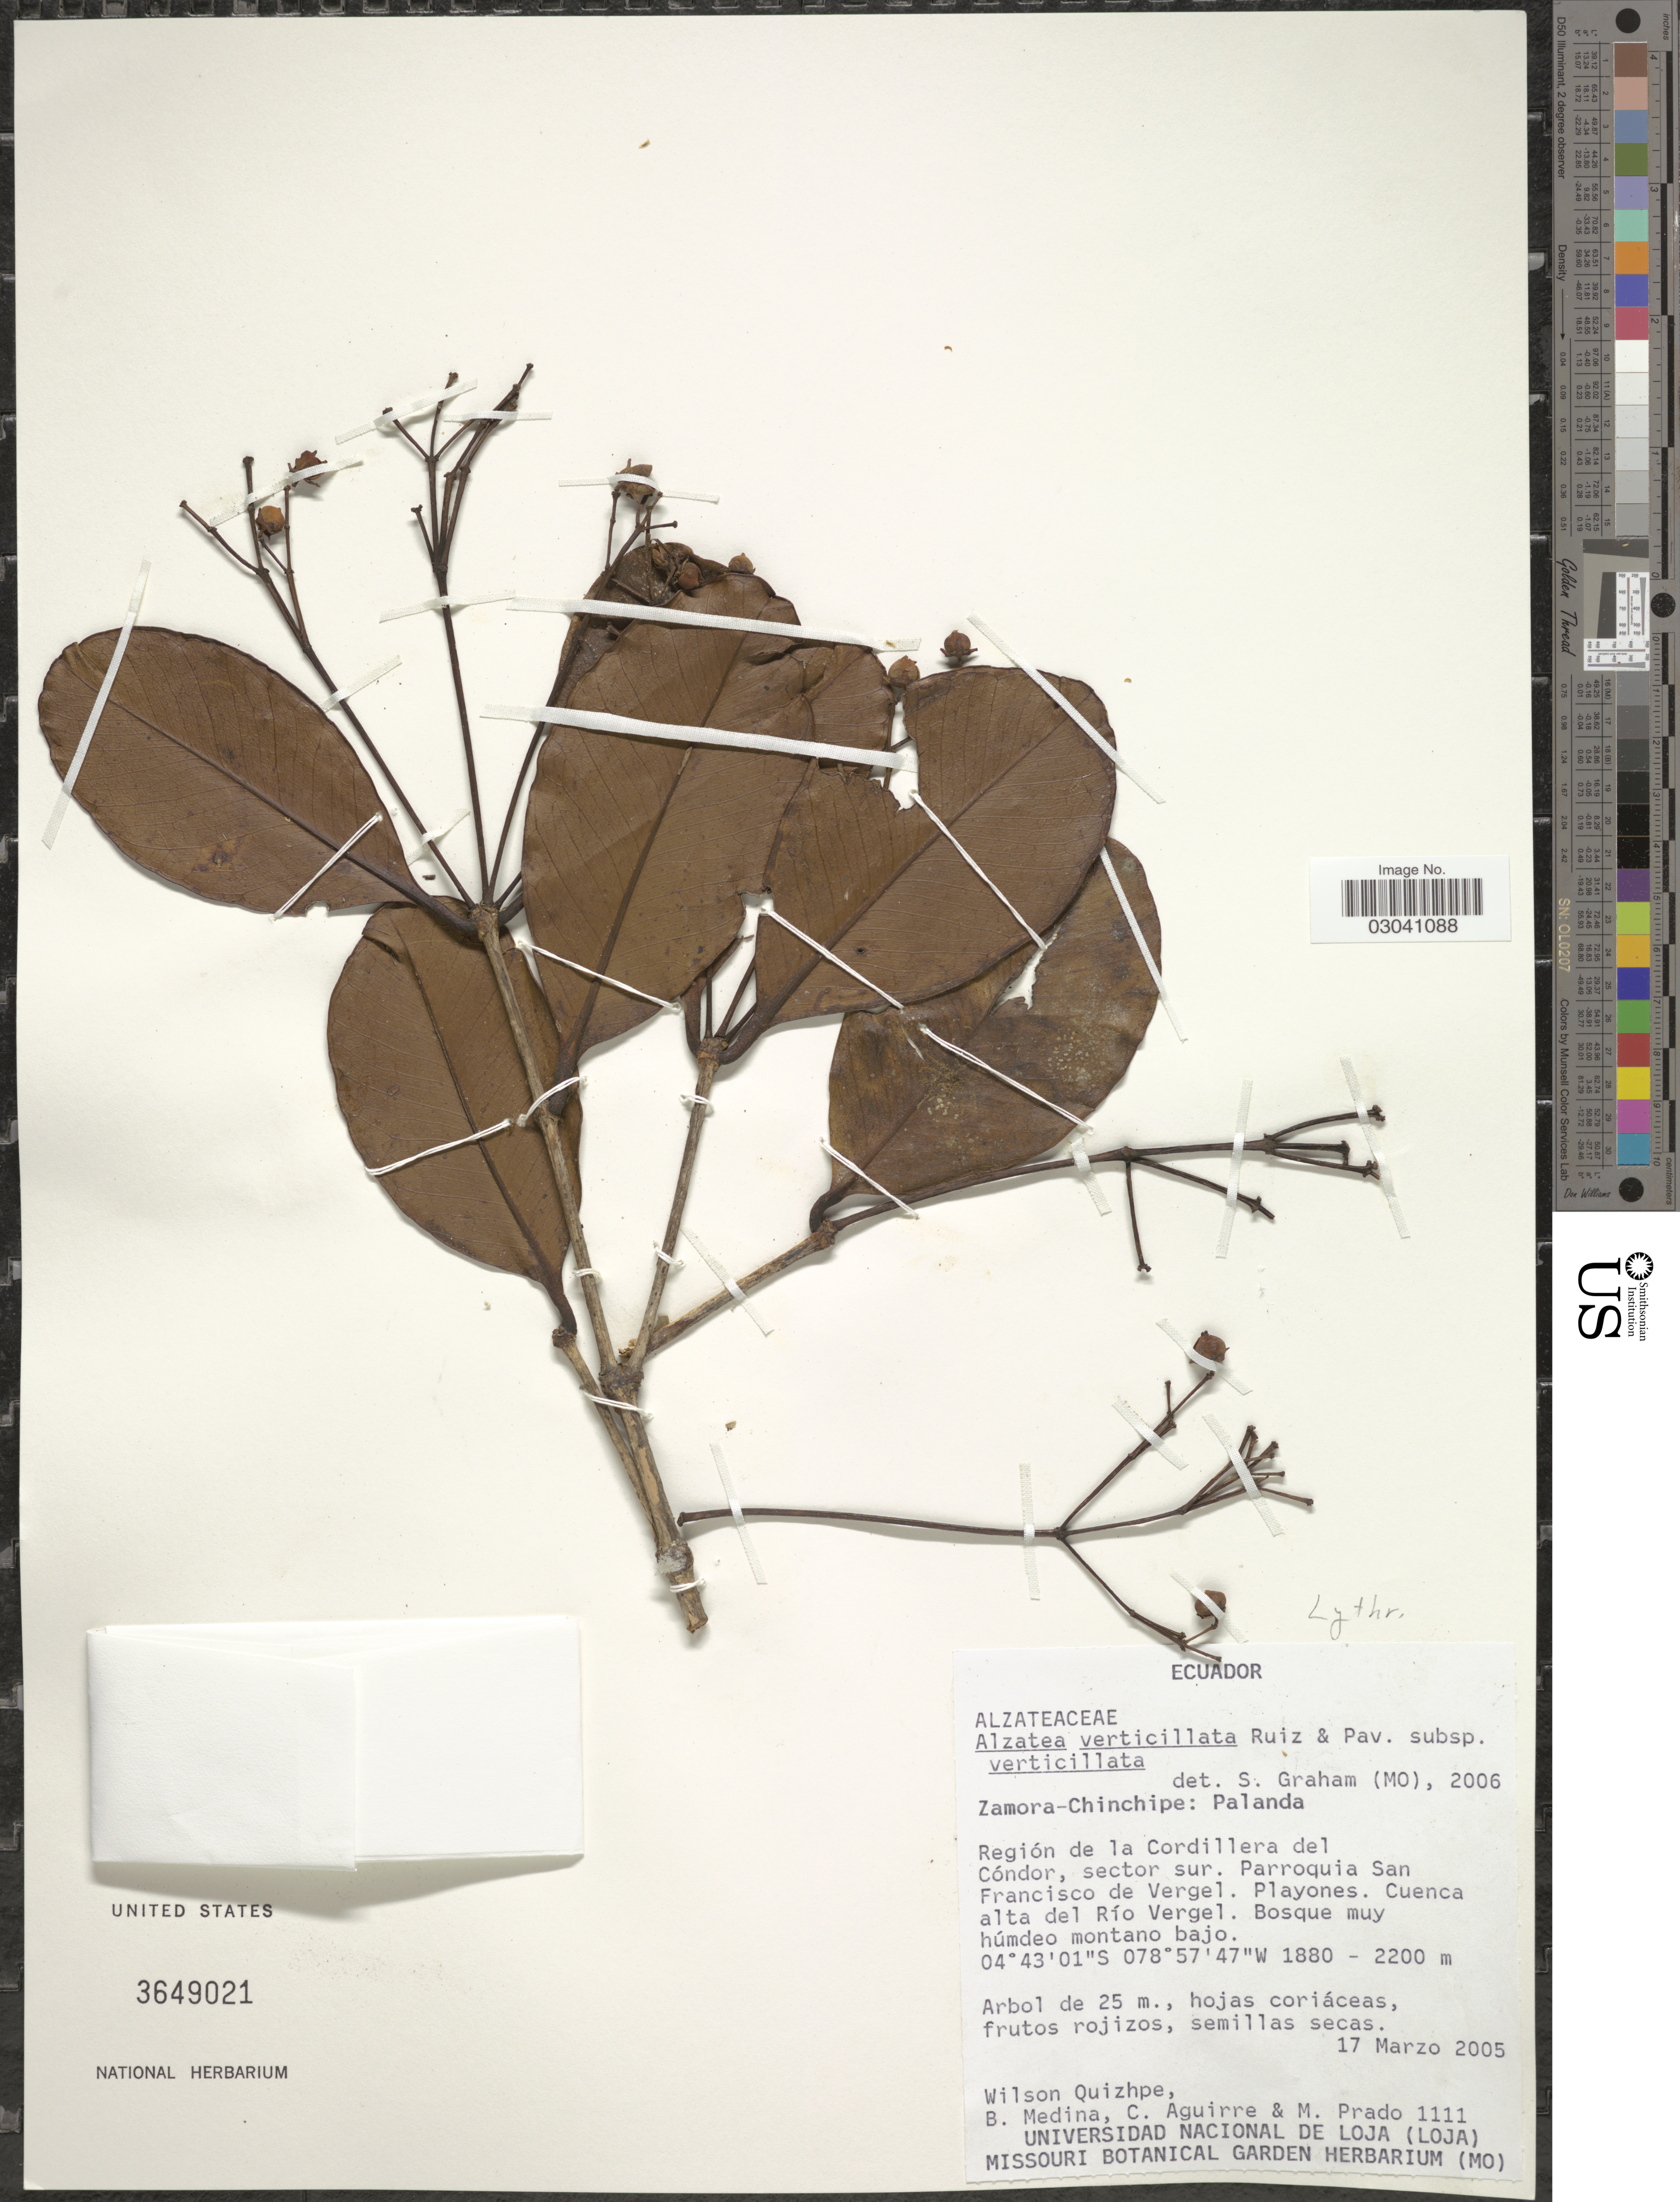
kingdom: Plantae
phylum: Tracheophyta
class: Magnoliopsida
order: Myrtales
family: Alzateaceae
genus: Alzatea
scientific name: Alzatea verticillata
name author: Ruiz & Pav.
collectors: W. Quizhpe, B. Medina, C. Aguirre & M. Prado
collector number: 1111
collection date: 2005-03-17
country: Ecuador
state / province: Zamora-Chinchipe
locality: Palanda. Región de la Cordillera del Cóndor, sector sur. Parroquia San Francisco del Vergel. Playones. Cuenca alta del Río Vergel.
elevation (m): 1880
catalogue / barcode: US 3649021